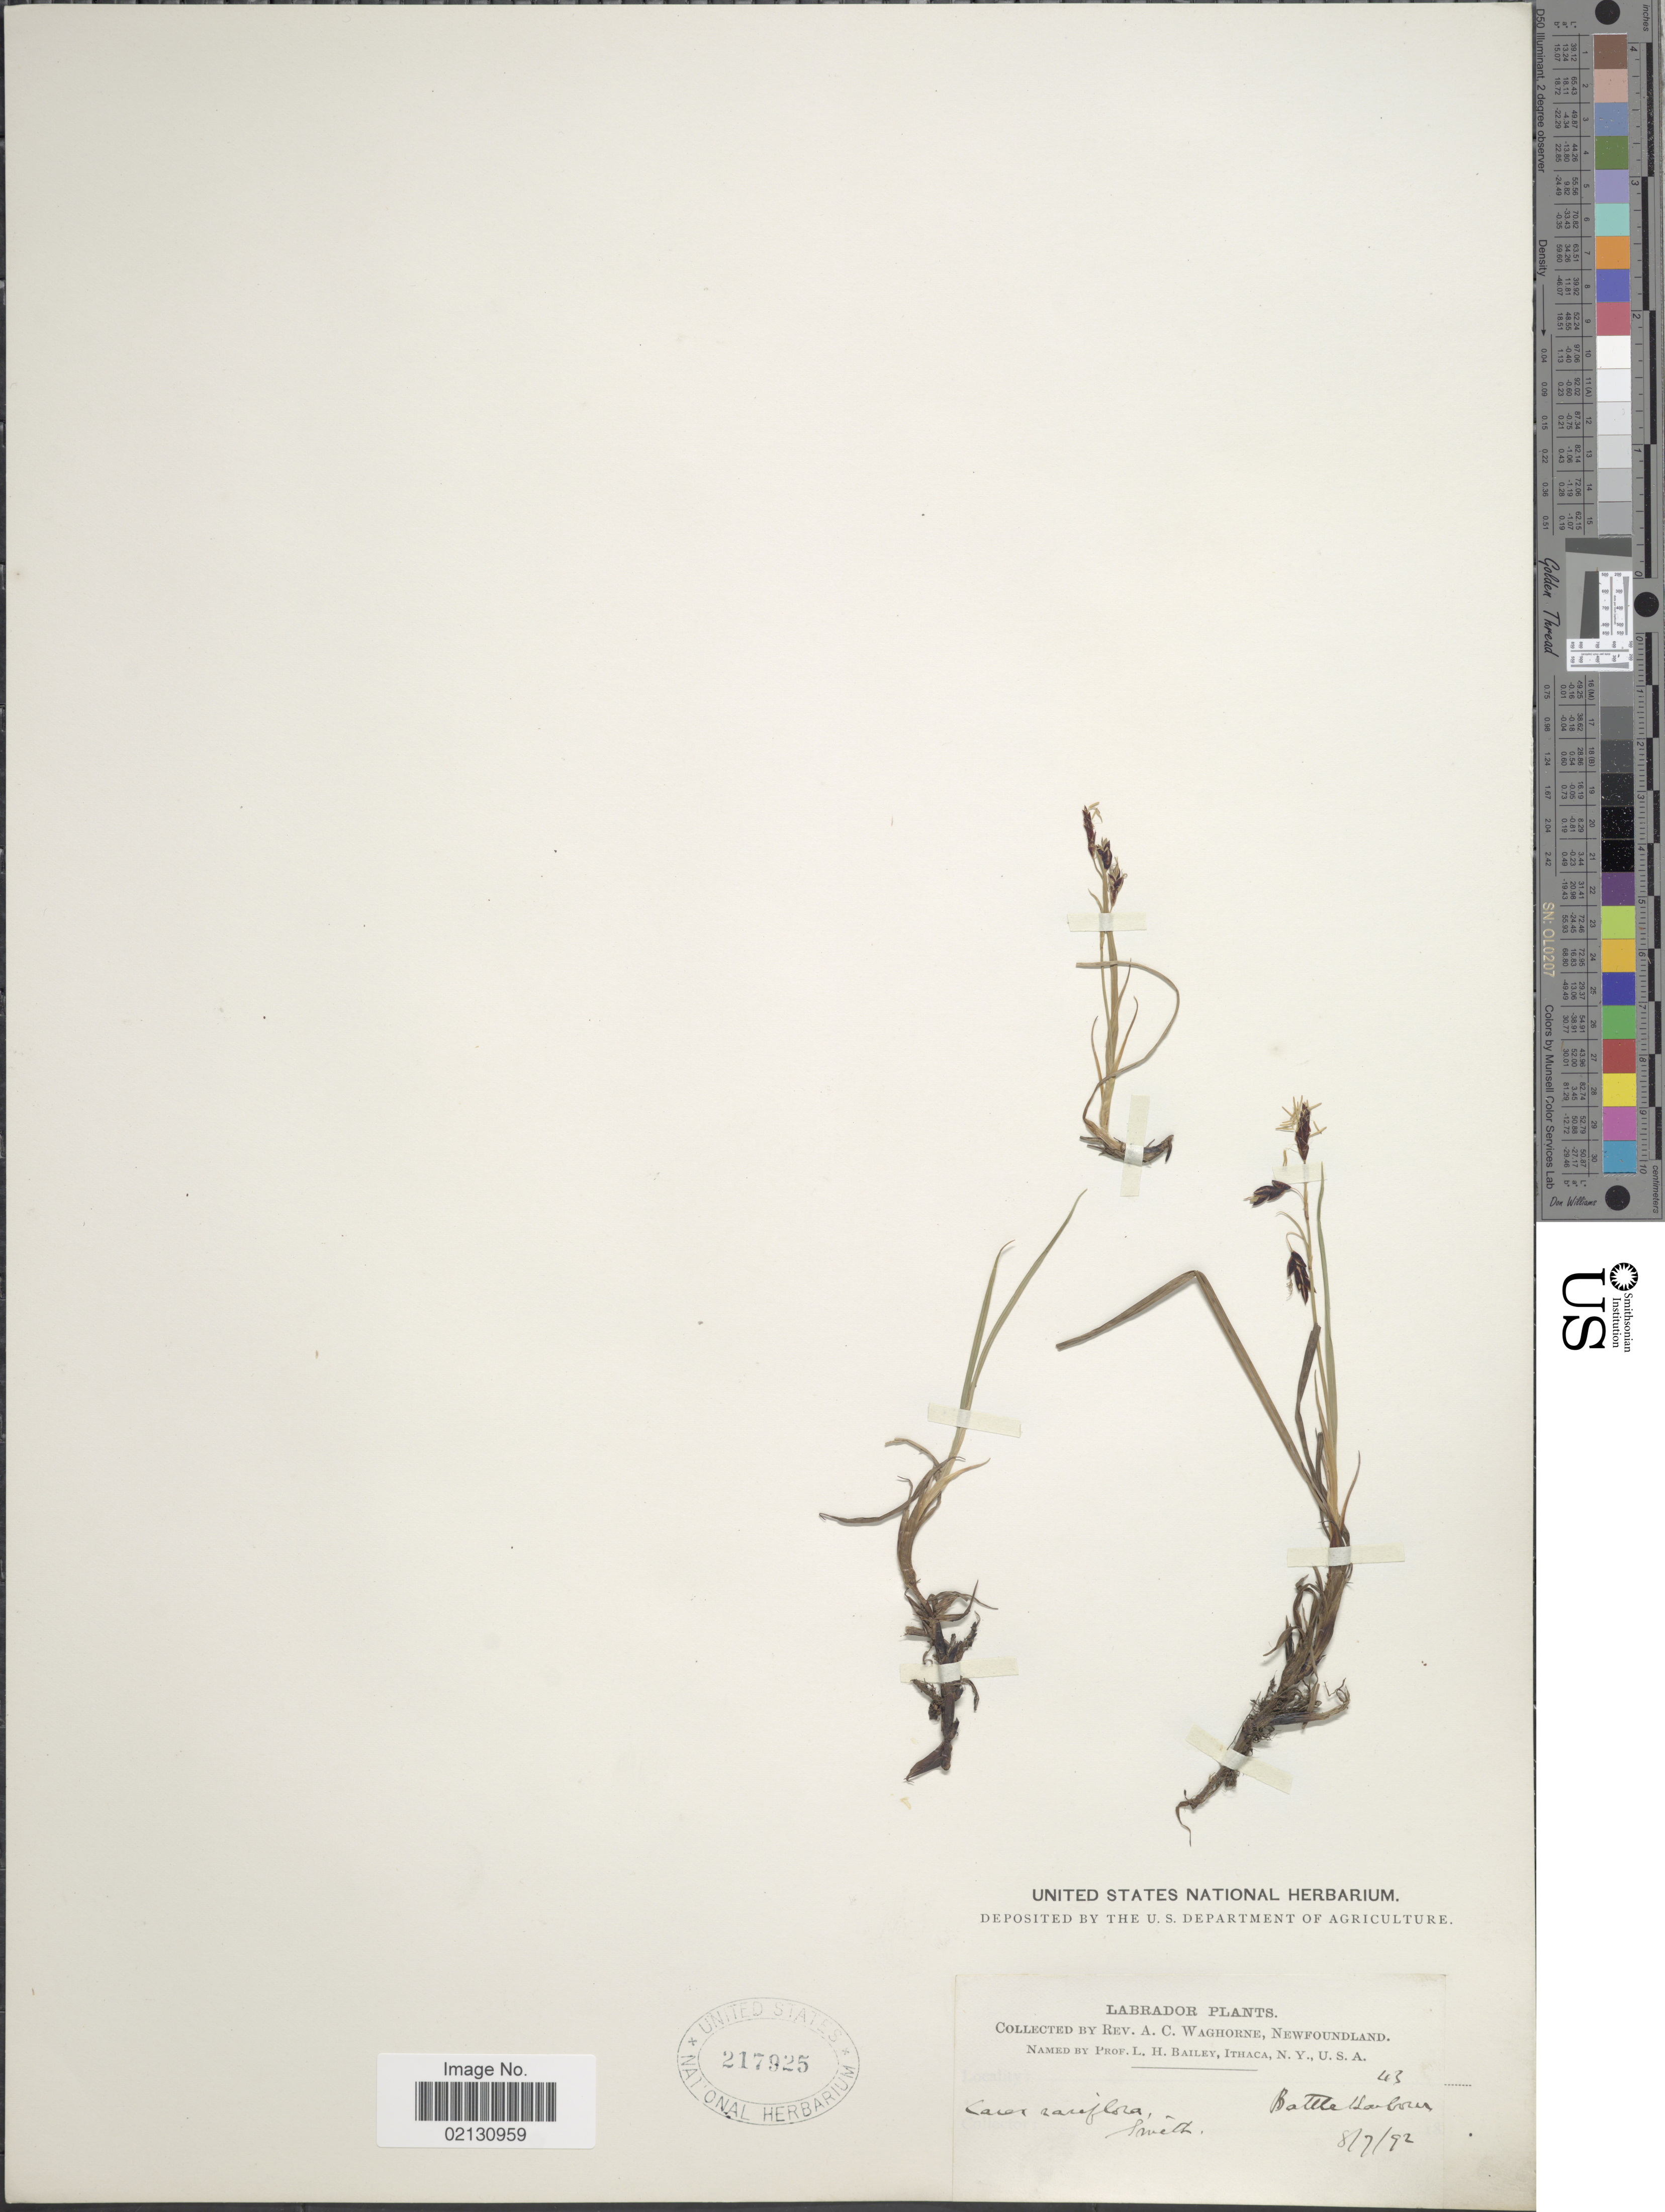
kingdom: Plantae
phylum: Tracheophyta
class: Liliopsida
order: Poales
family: Cyperaceae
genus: Carex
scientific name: Carex rariflora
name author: (Wahlenb.) Sm.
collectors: A. Waghorne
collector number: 43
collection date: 1892-07-08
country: Canada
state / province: Newfoundland and Labrador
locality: Labrador. Battle Harbour.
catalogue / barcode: US 217925